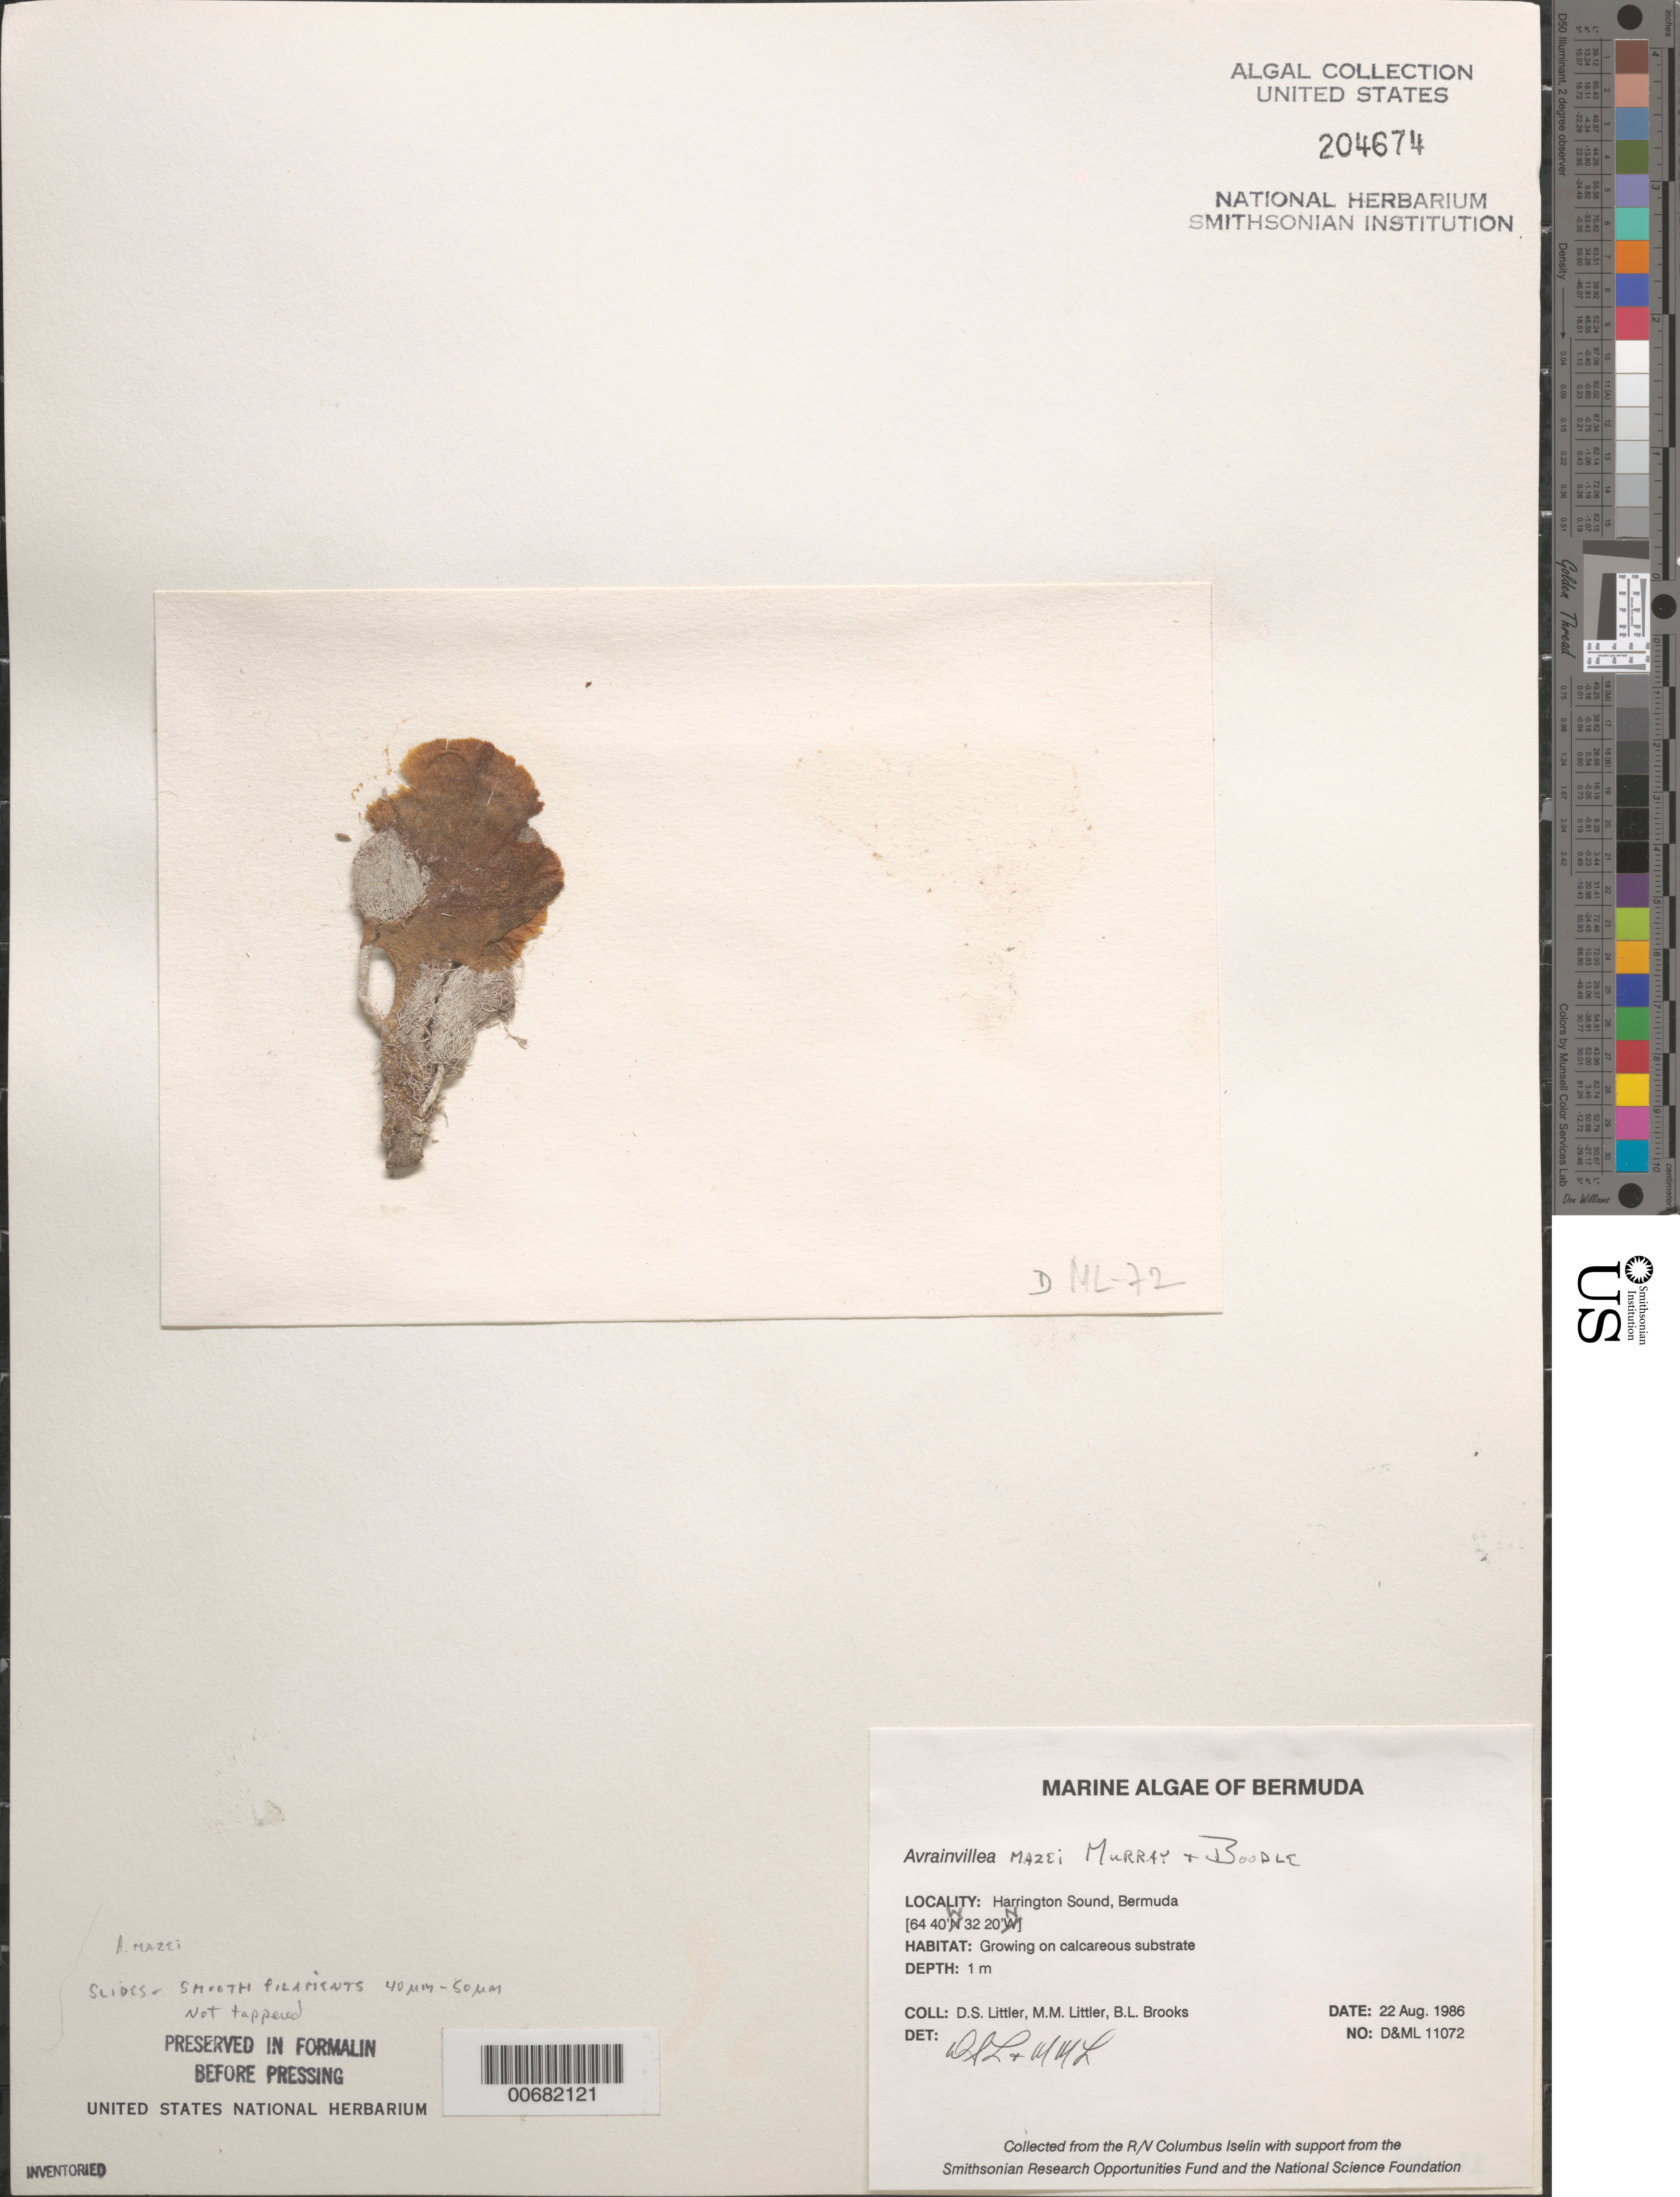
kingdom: Plantae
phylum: Chlorophyta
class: Ulvophyceae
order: Bryopsidales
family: Dichotomosiphonaceae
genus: Avrainvillea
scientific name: Avrainvillea mazei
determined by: Littler, D. S.; Littler, M. M.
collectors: D. S. Littler, M. M. Littler & B. Brooks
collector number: D&ML 11072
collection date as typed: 22 Aug 1986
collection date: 1986-08-22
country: Bermuda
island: Bermuda Island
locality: Harrington Sound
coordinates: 32 20' N, 64 40' W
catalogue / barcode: US 204674